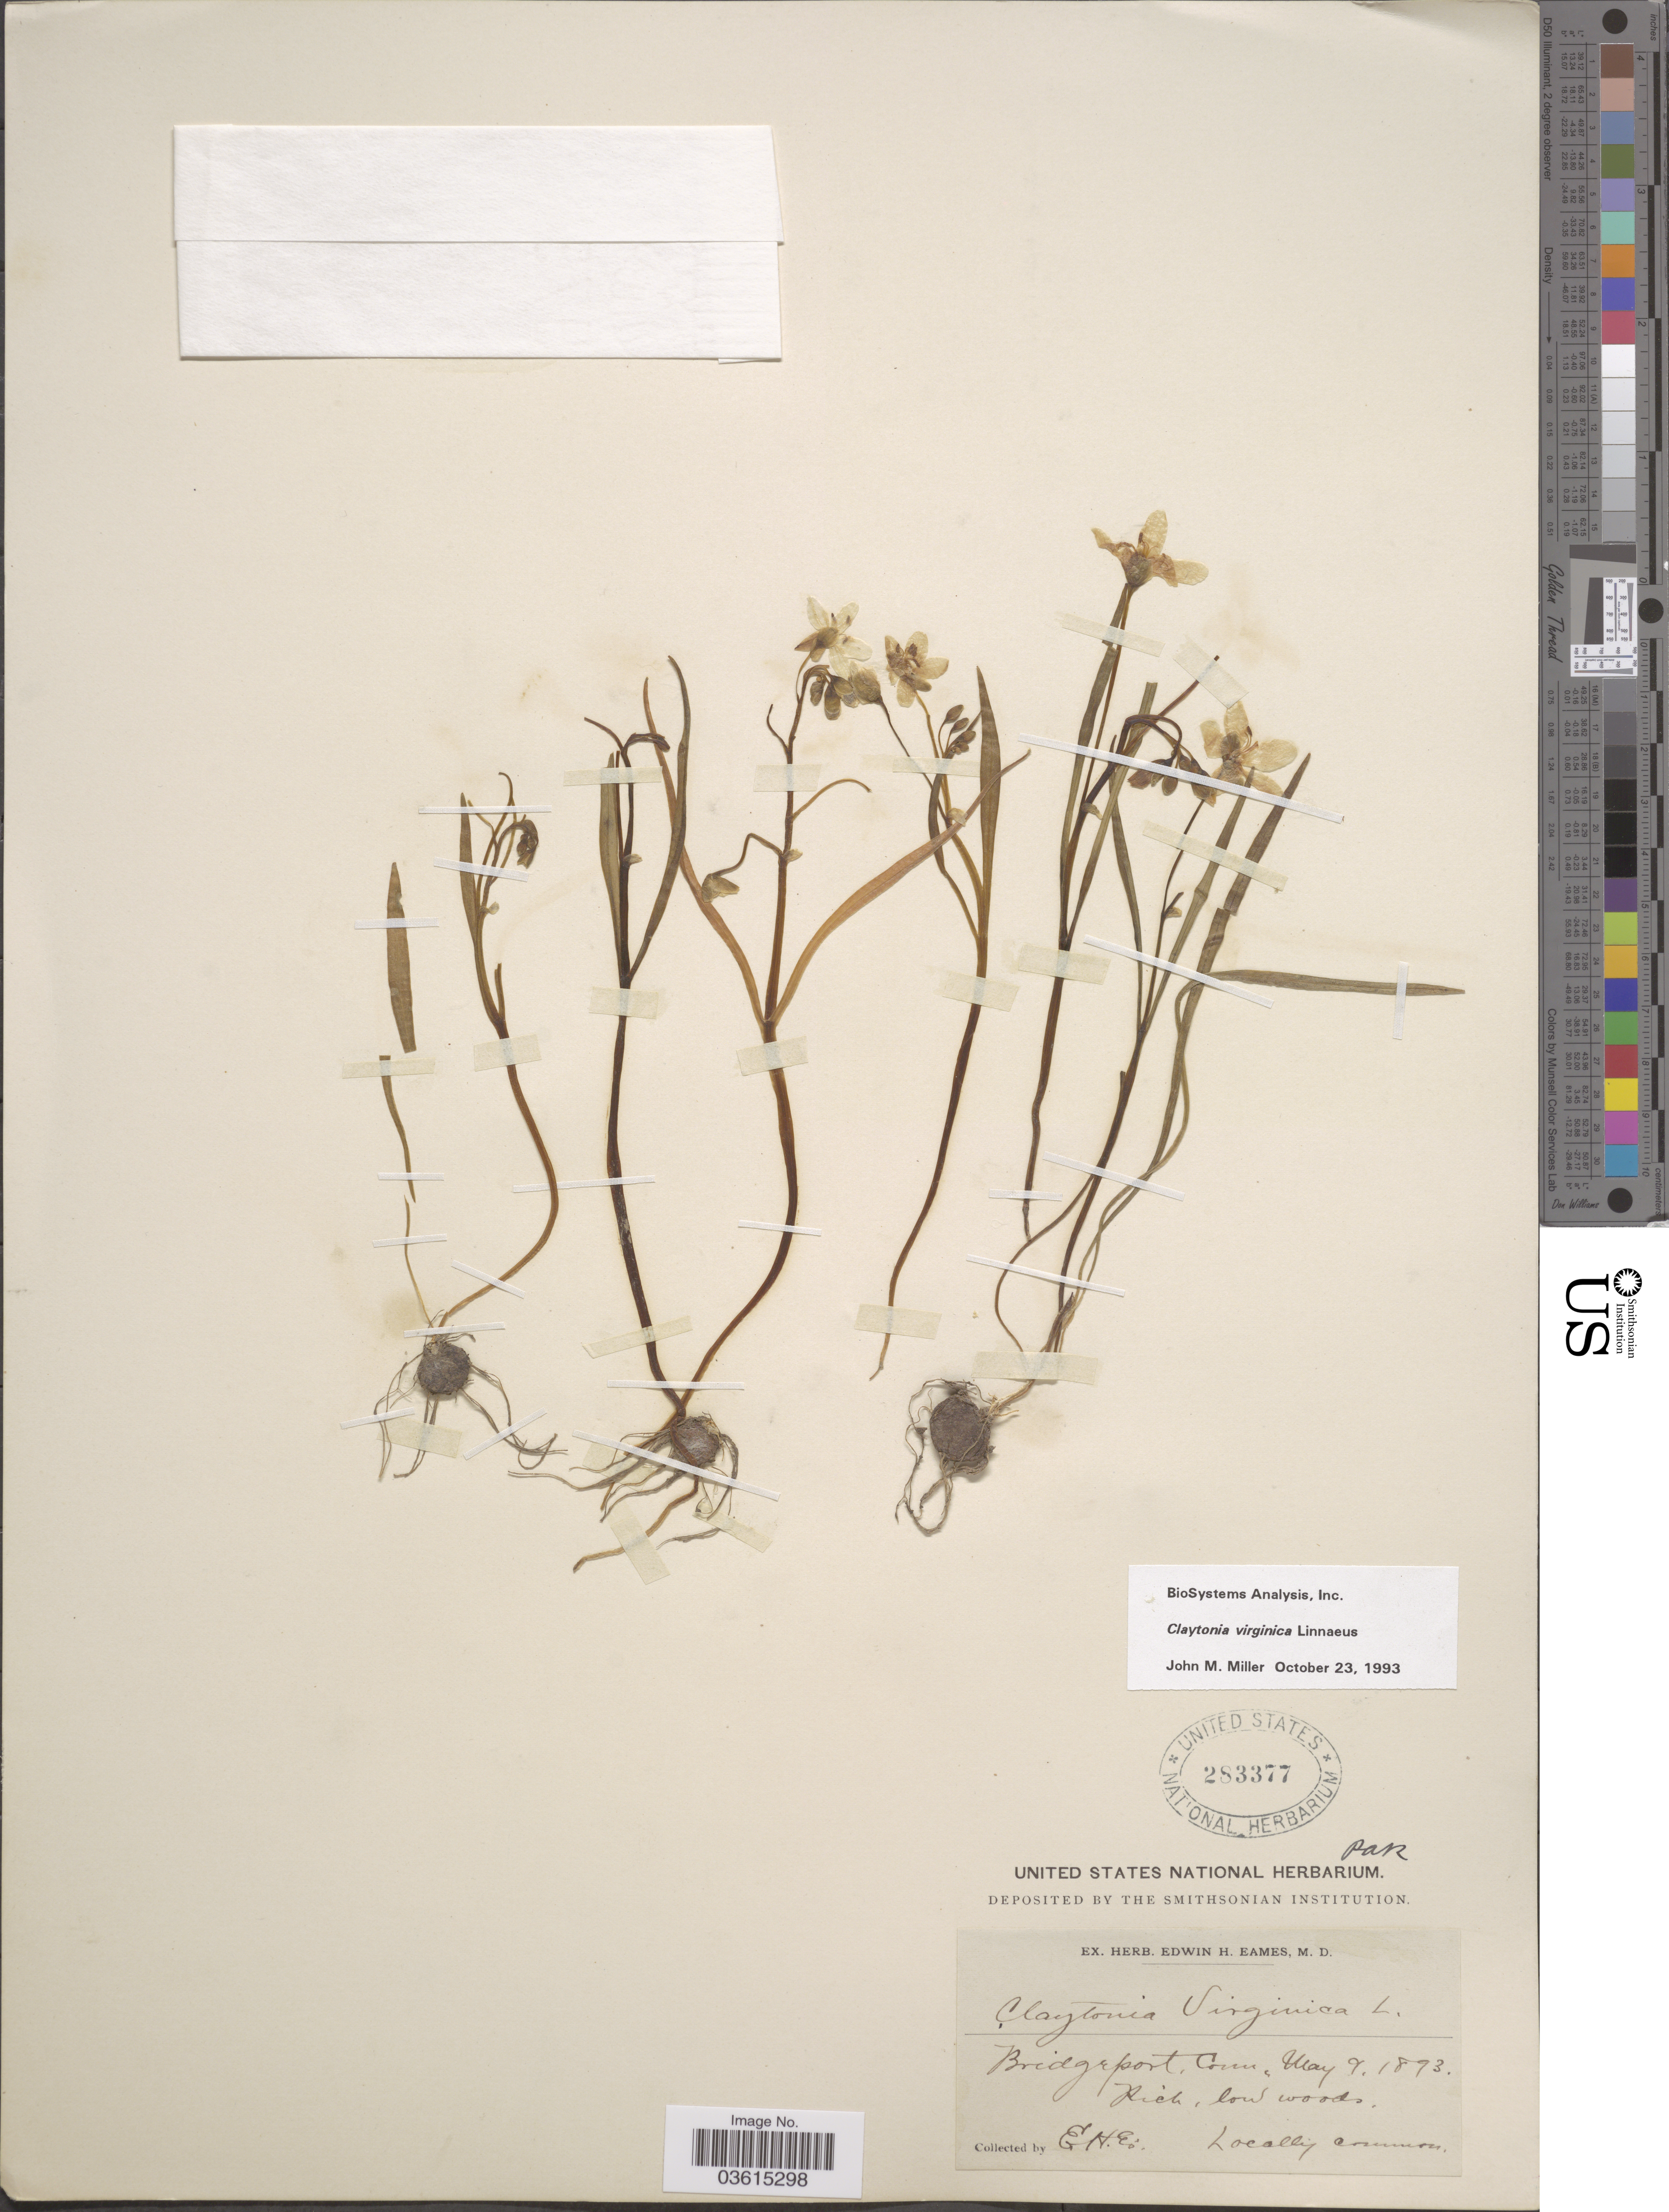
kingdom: Plantae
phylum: Tracheophyta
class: Magnoliopsida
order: Caryophyllales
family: Montiaceae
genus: Claytonia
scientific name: Claytonia virginica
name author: L.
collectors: E. H. Eames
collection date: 1893-05-09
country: United States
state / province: Connecticut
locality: Bridgeport.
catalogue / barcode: US 283377